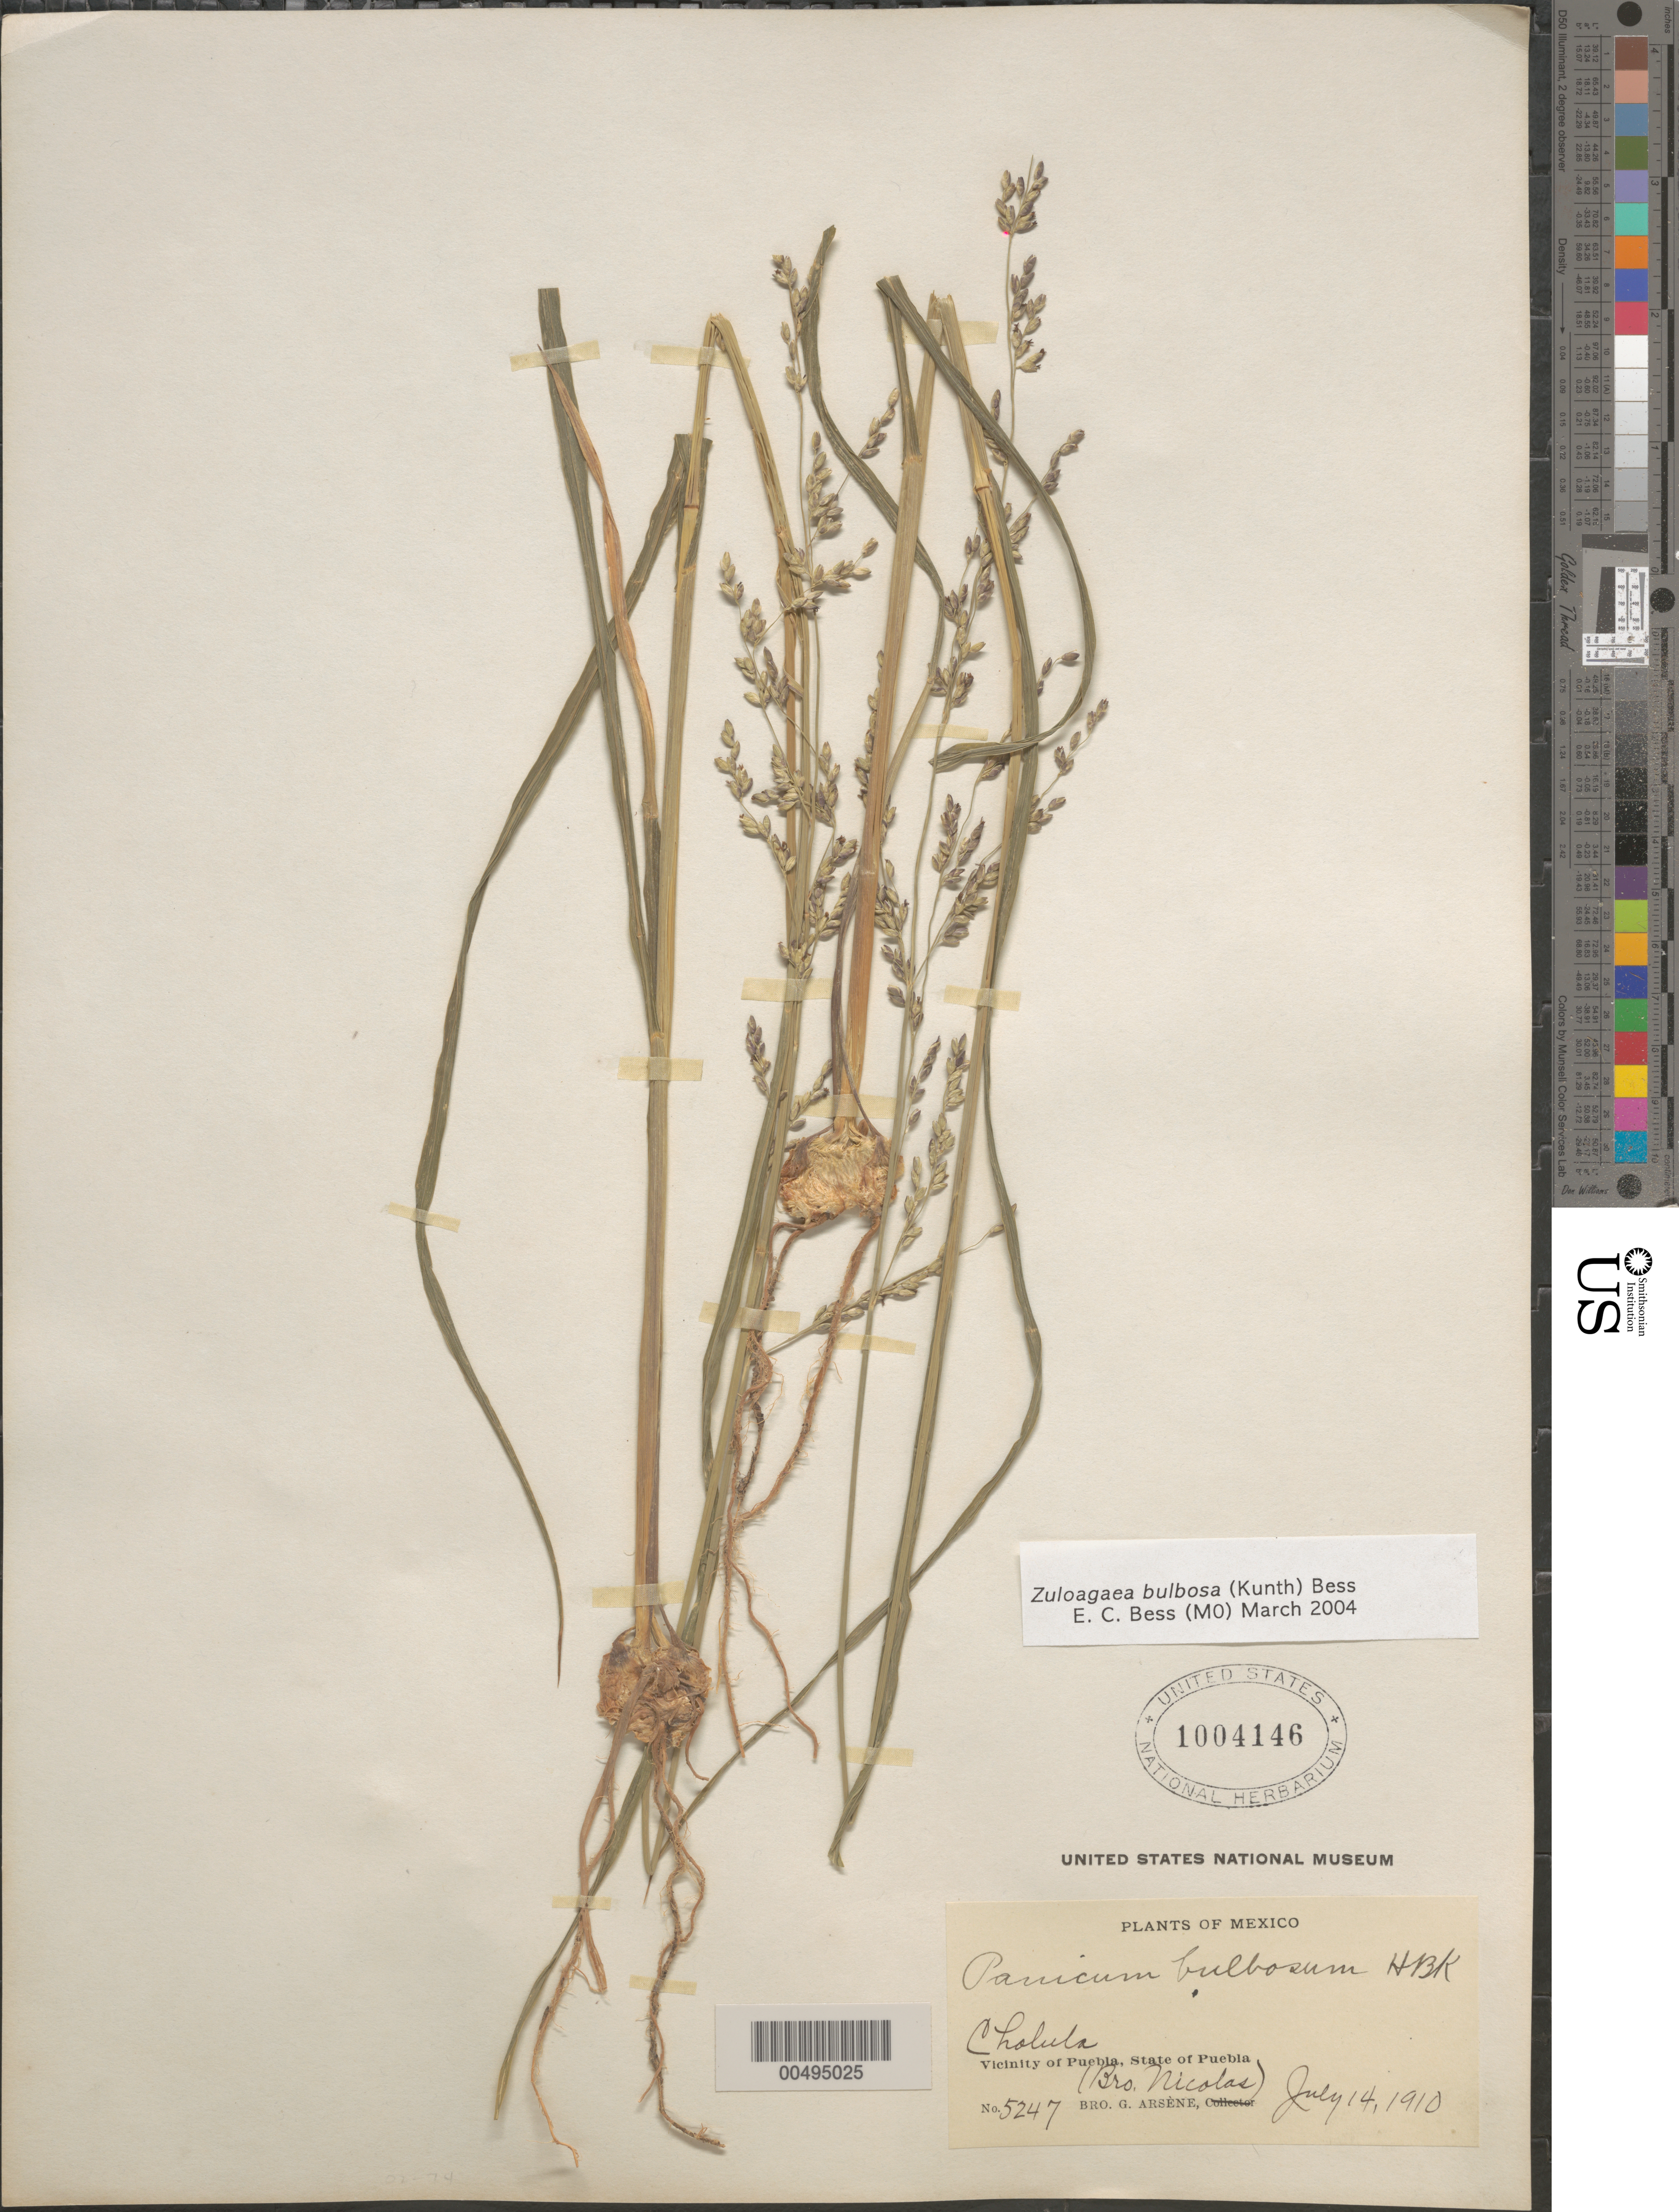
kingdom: Plantae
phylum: Tracheophyta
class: Liliopsida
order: Poales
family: Poaceae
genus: Panicum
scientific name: Panicum bulbosum subsp. sciaphilum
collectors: B. Nicolas & Bro. G. Arsène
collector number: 5247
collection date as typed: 14 Jul 1910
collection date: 1910-07-14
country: Mexico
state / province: Puebla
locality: Cholula, vicinity of Puebla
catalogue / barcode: US 1004146